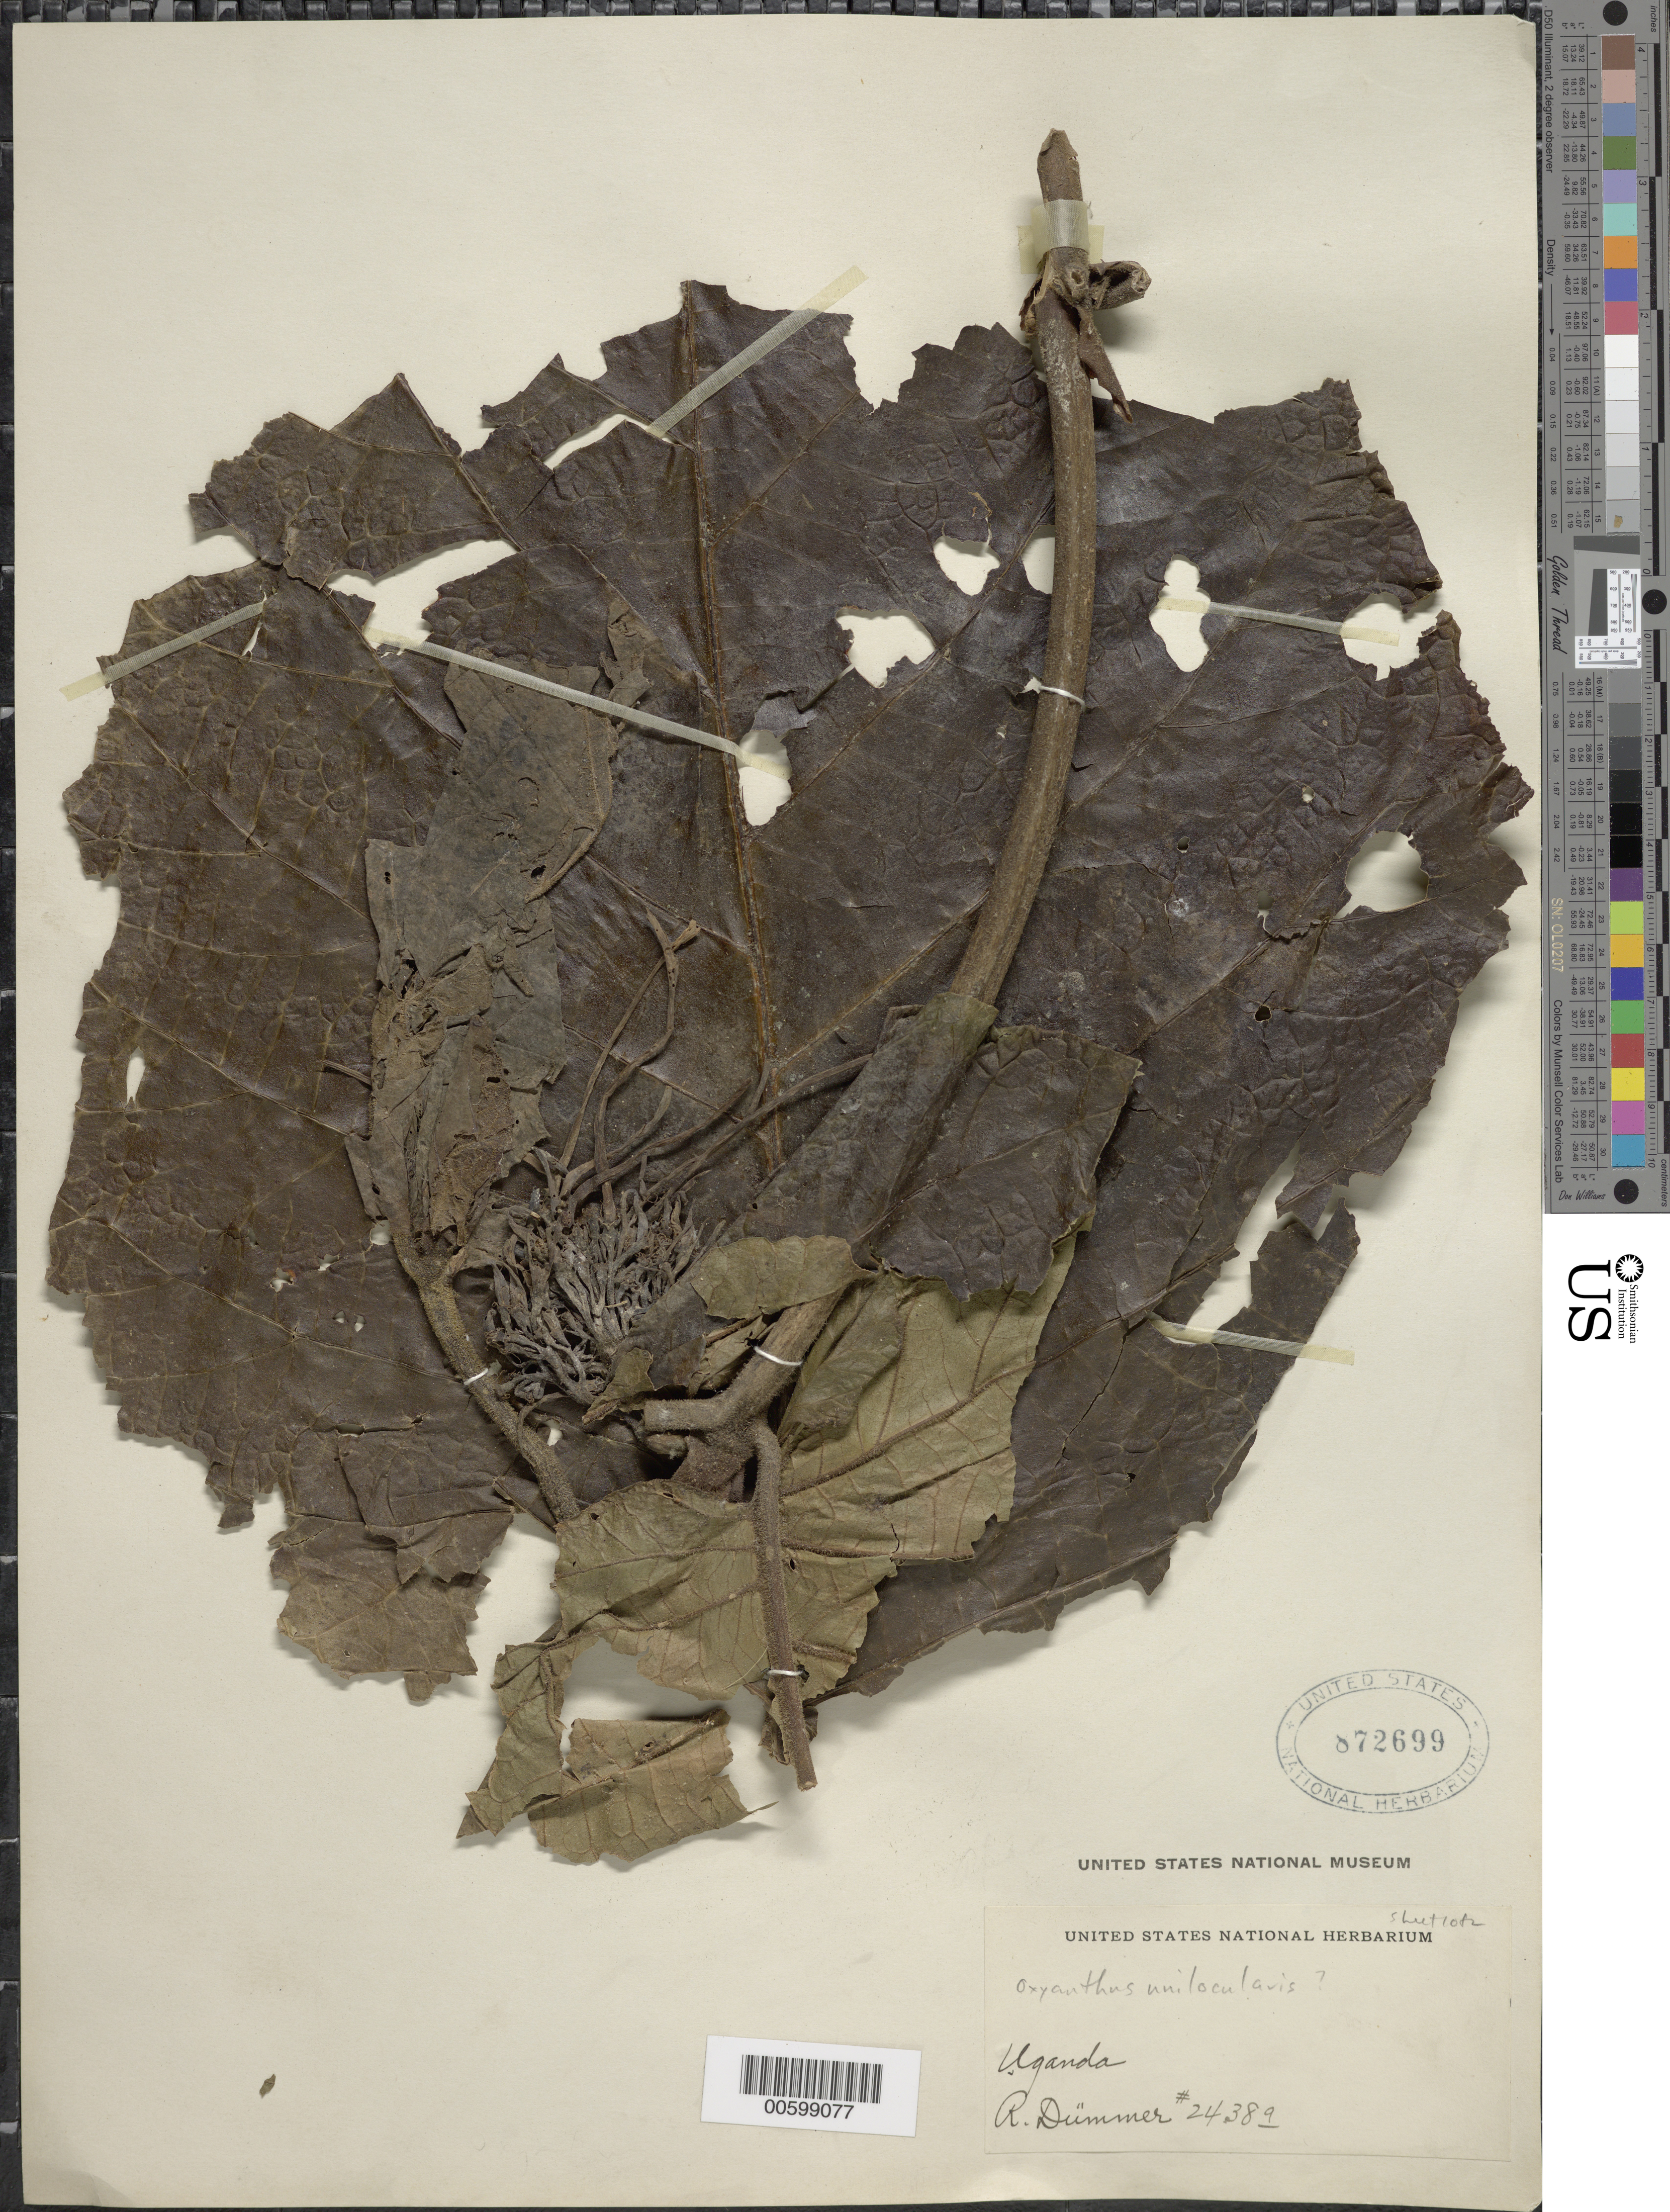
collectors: R. Dümmer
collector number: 2438A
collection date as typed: Mar 1915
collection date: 1915-03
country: Uganda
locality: Kipayo forest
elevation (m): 1219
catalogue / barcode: US 872699